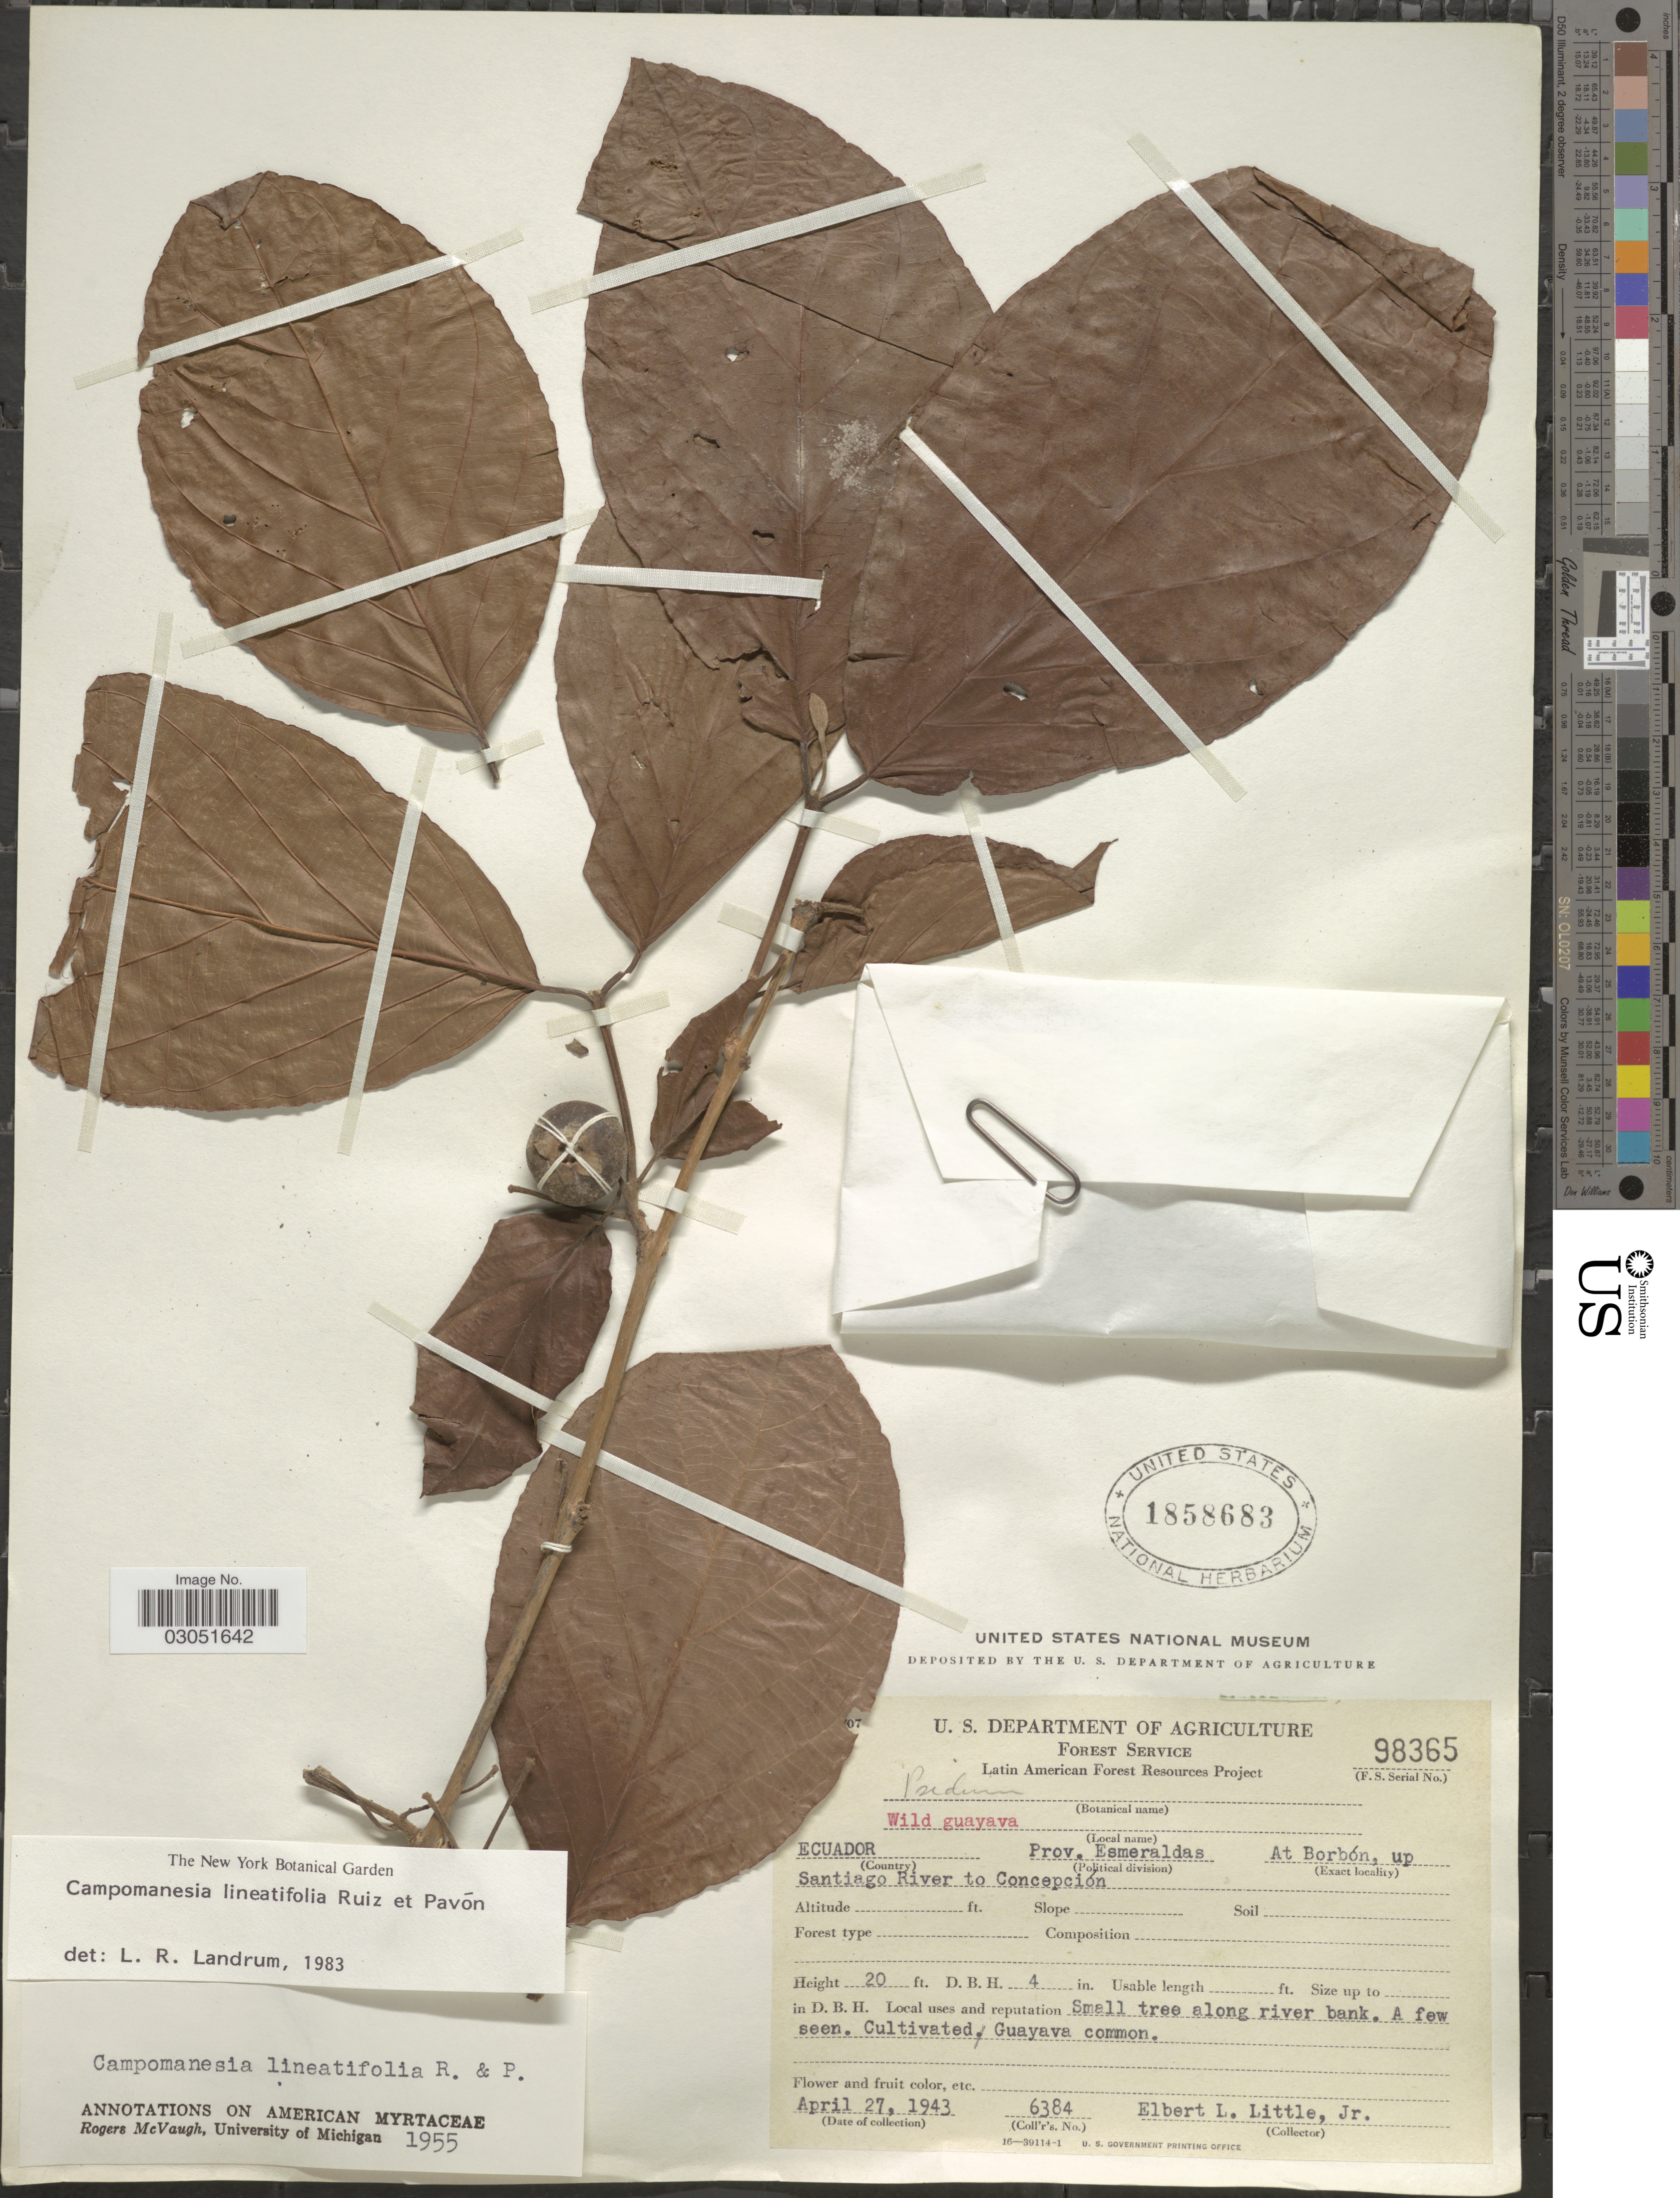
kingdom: Plantae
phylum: Tracheophyta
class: Magnoliopsida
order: Myrtales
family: Myrtaceae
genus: Campomanesia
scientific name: Campomanesia lineatifolia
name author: Ruiz & Pav.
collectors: E. L. Little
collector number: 98365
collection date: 1943-04-27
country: Ecuador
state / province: Esmeraldas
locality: At Borbón, up Santiago River to Concepción. Small tree along river bank.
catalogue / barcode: US 1858683